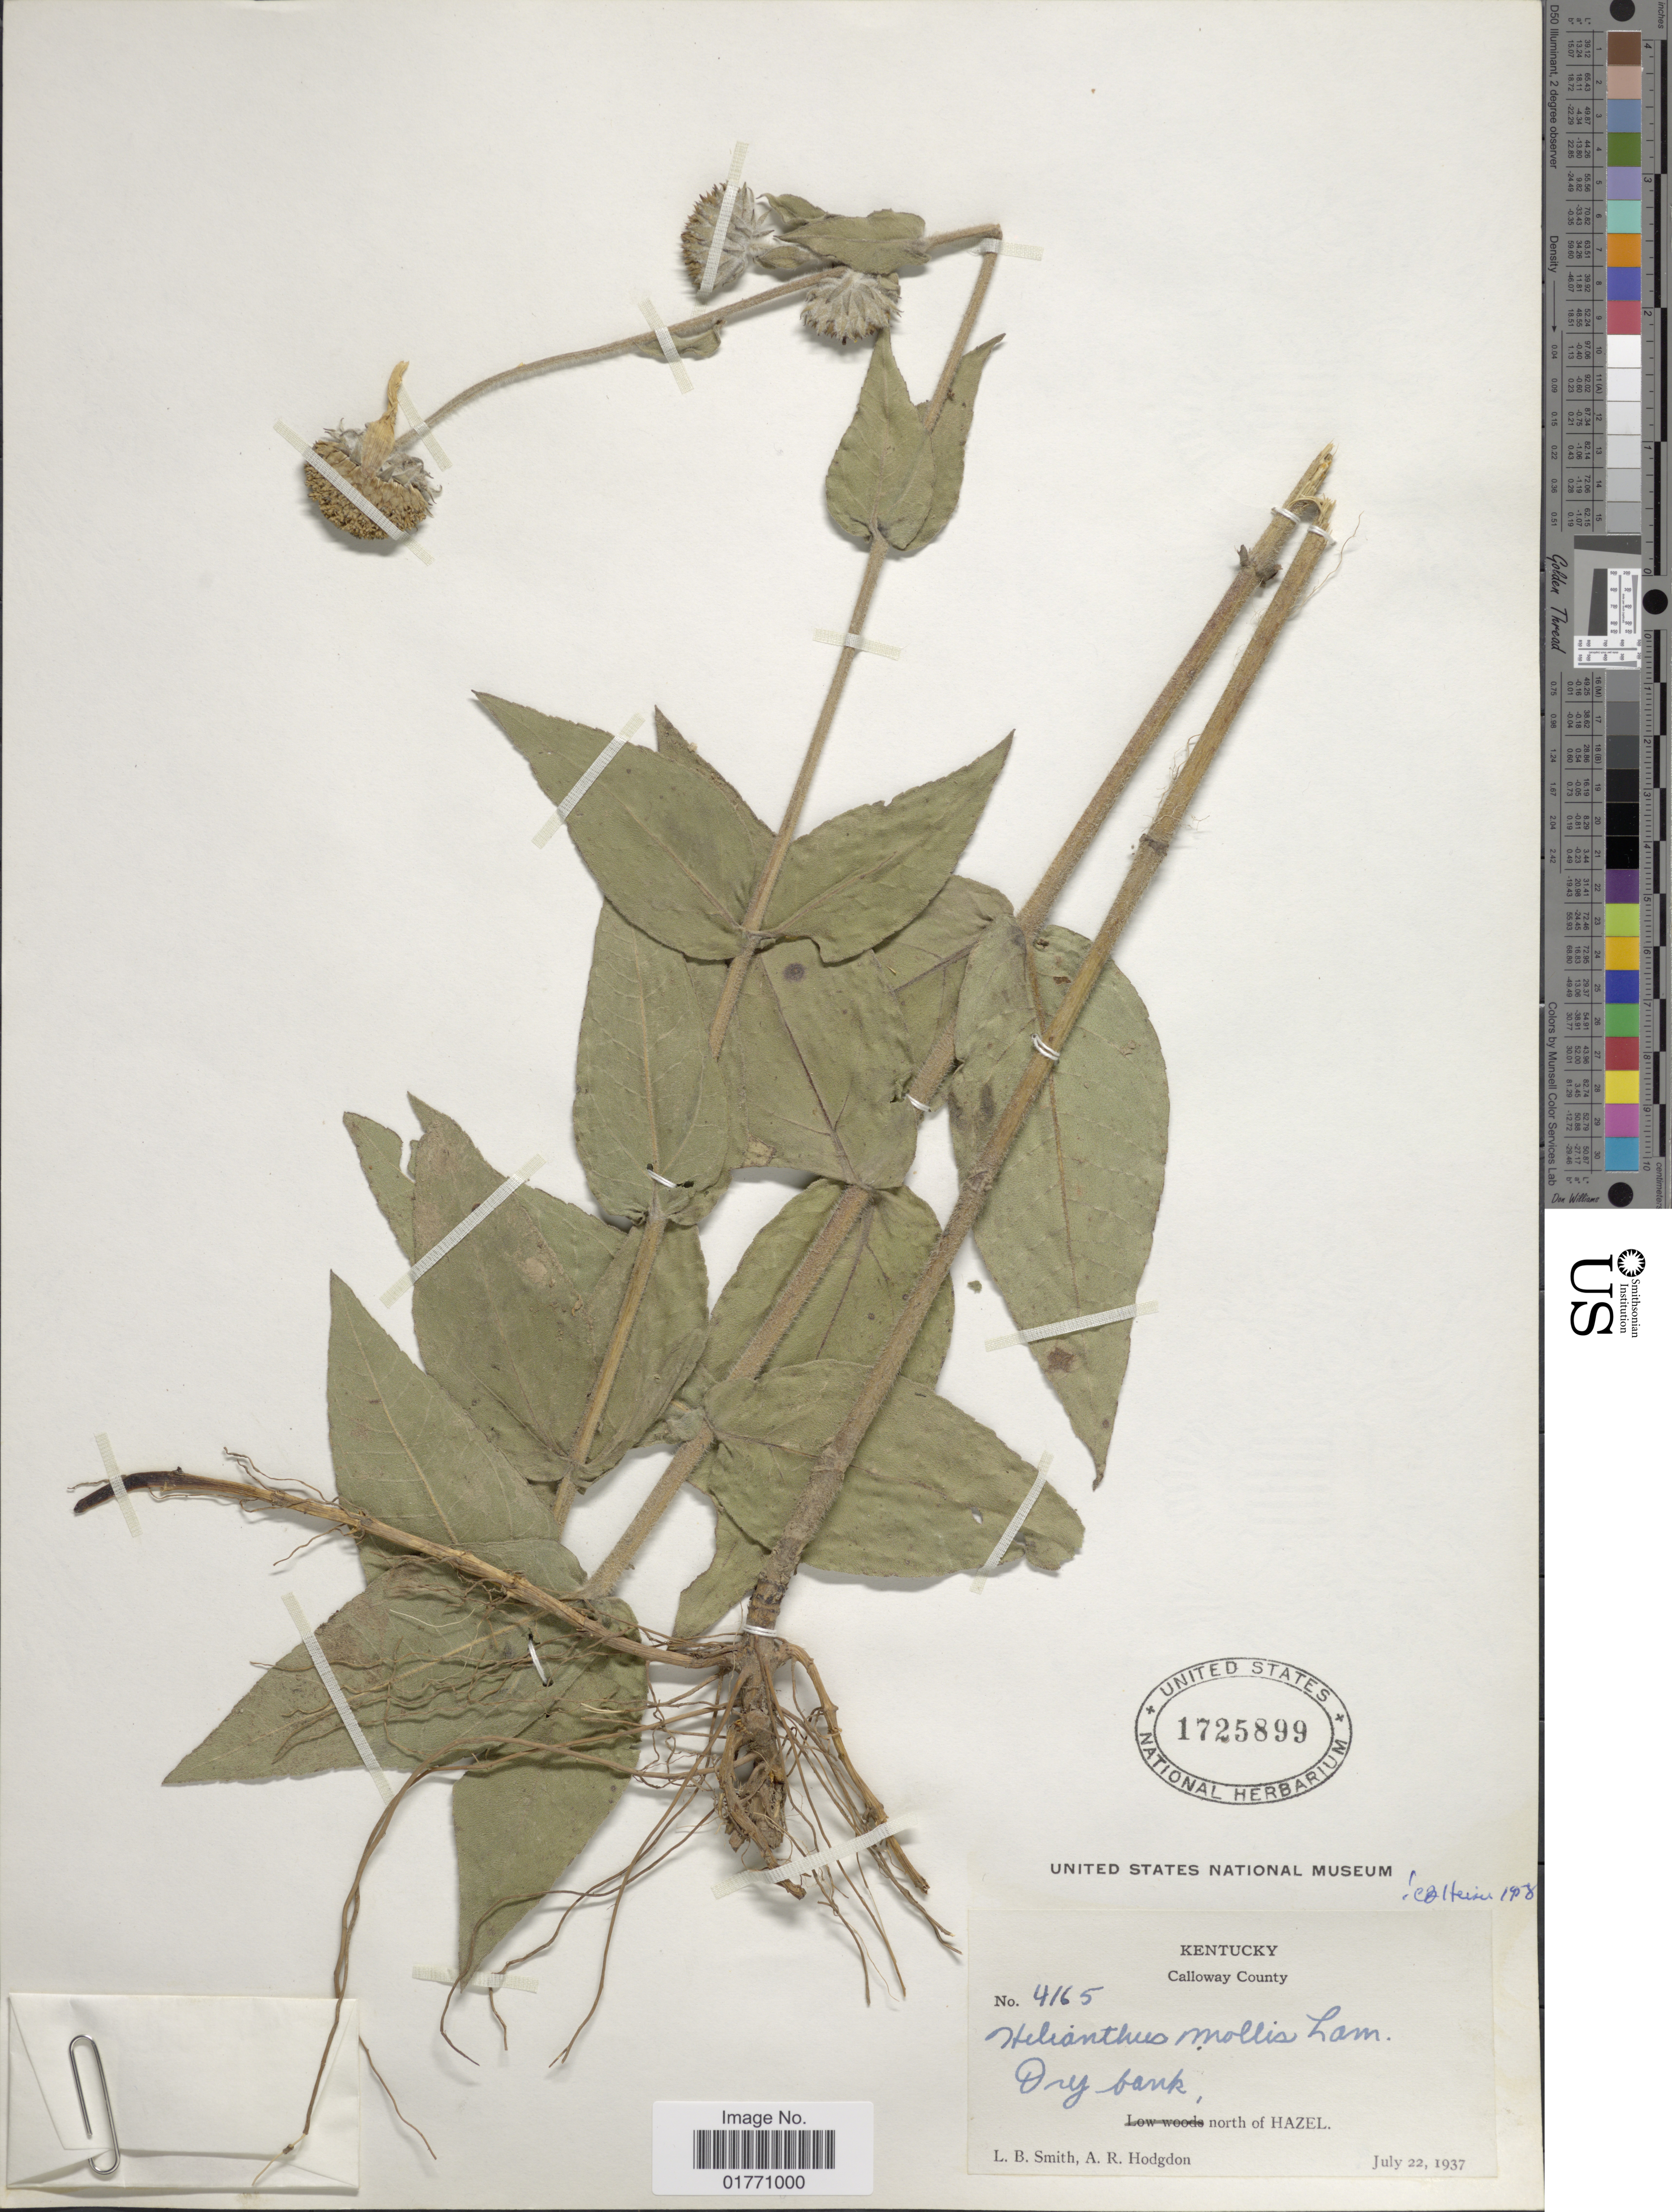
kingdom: Plantae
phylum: Tracheophyta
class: Magnoliopsida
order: Asterales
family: Asteraceae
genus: Helianthus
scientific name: Helianthus mollis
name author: Lam.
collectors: L. Smith & A. R. Hodgdon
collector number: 4165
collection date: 1937-07-22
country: United States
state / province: Kentucky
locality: Calloway County, dry bank, north of Hazel.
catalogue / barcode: US 1725899